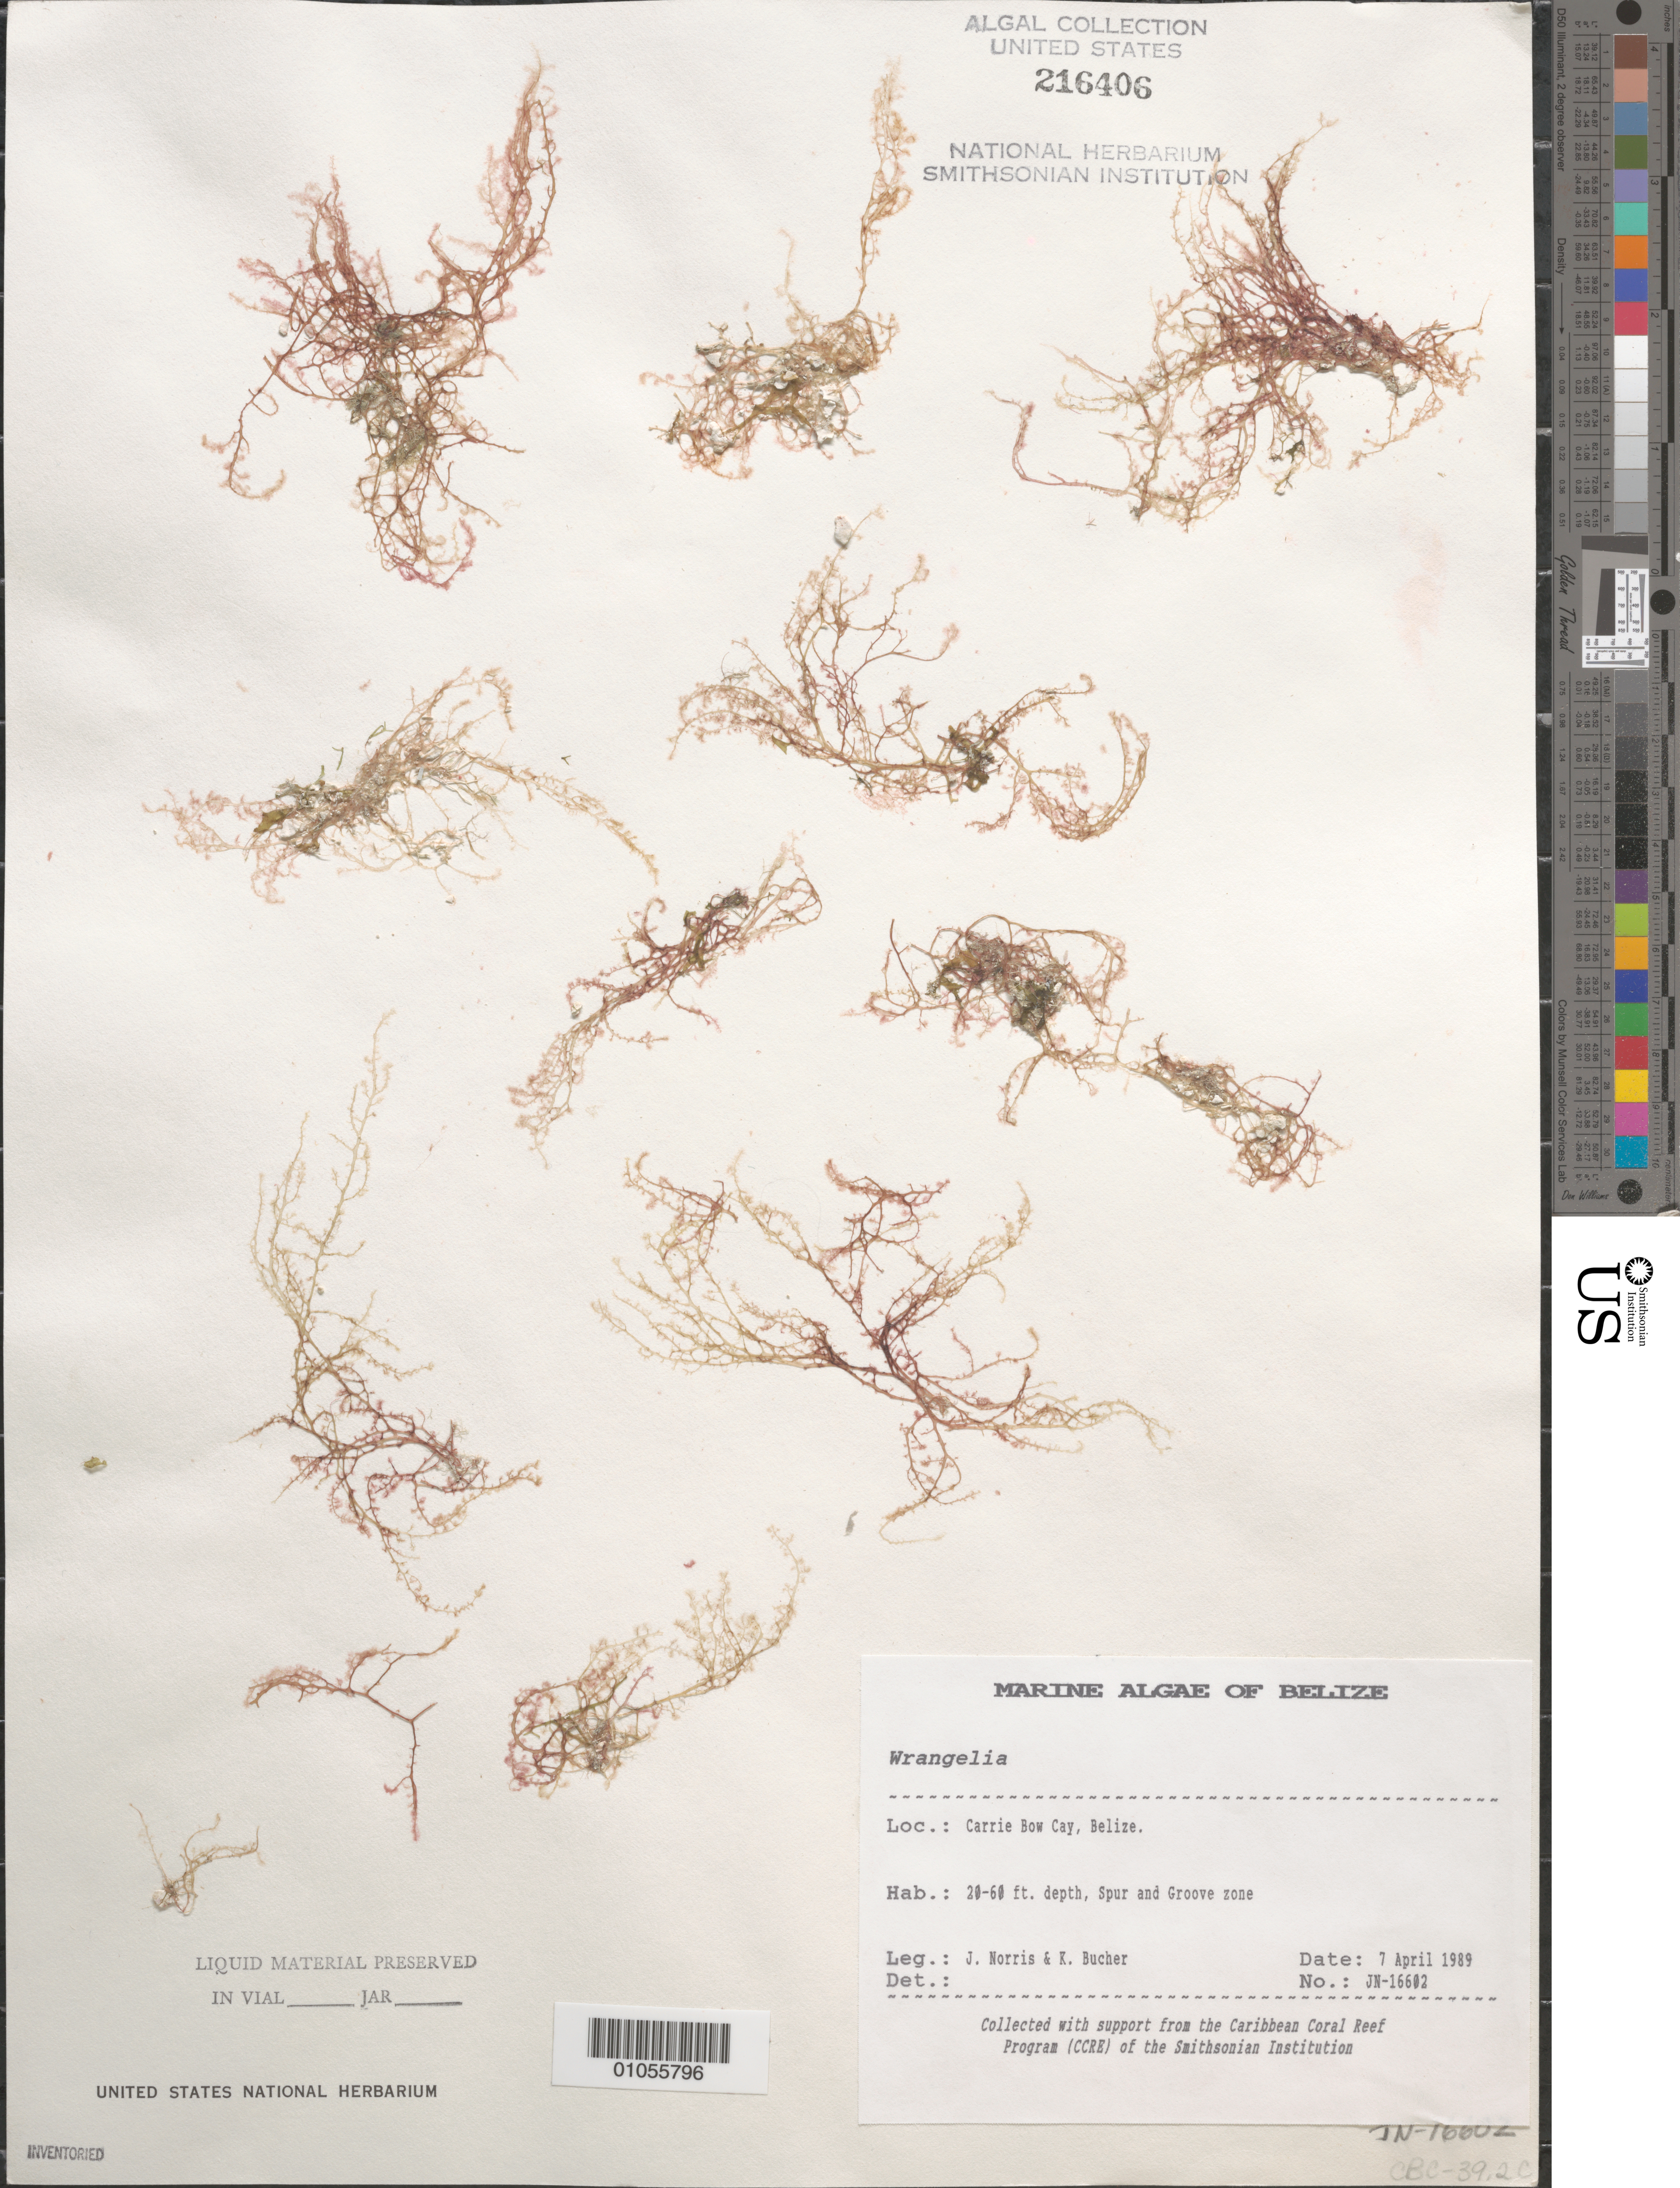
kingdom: Plantae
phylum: Rhodophyta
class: Florideophyceae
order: Ceramiales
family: Wrangeliaceae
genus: Wrangelia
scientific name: Wrangelia sp.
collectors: J. N. Norris & K. E. Bucher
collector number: JN-16602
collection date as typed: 07 Apr 1989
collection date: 1989-04-07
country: Belize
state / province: Stann Creek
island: Carrie Bow Cay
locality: Spur and groove zone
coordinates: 16 48'N, 88 05'W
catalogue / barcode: US 216406